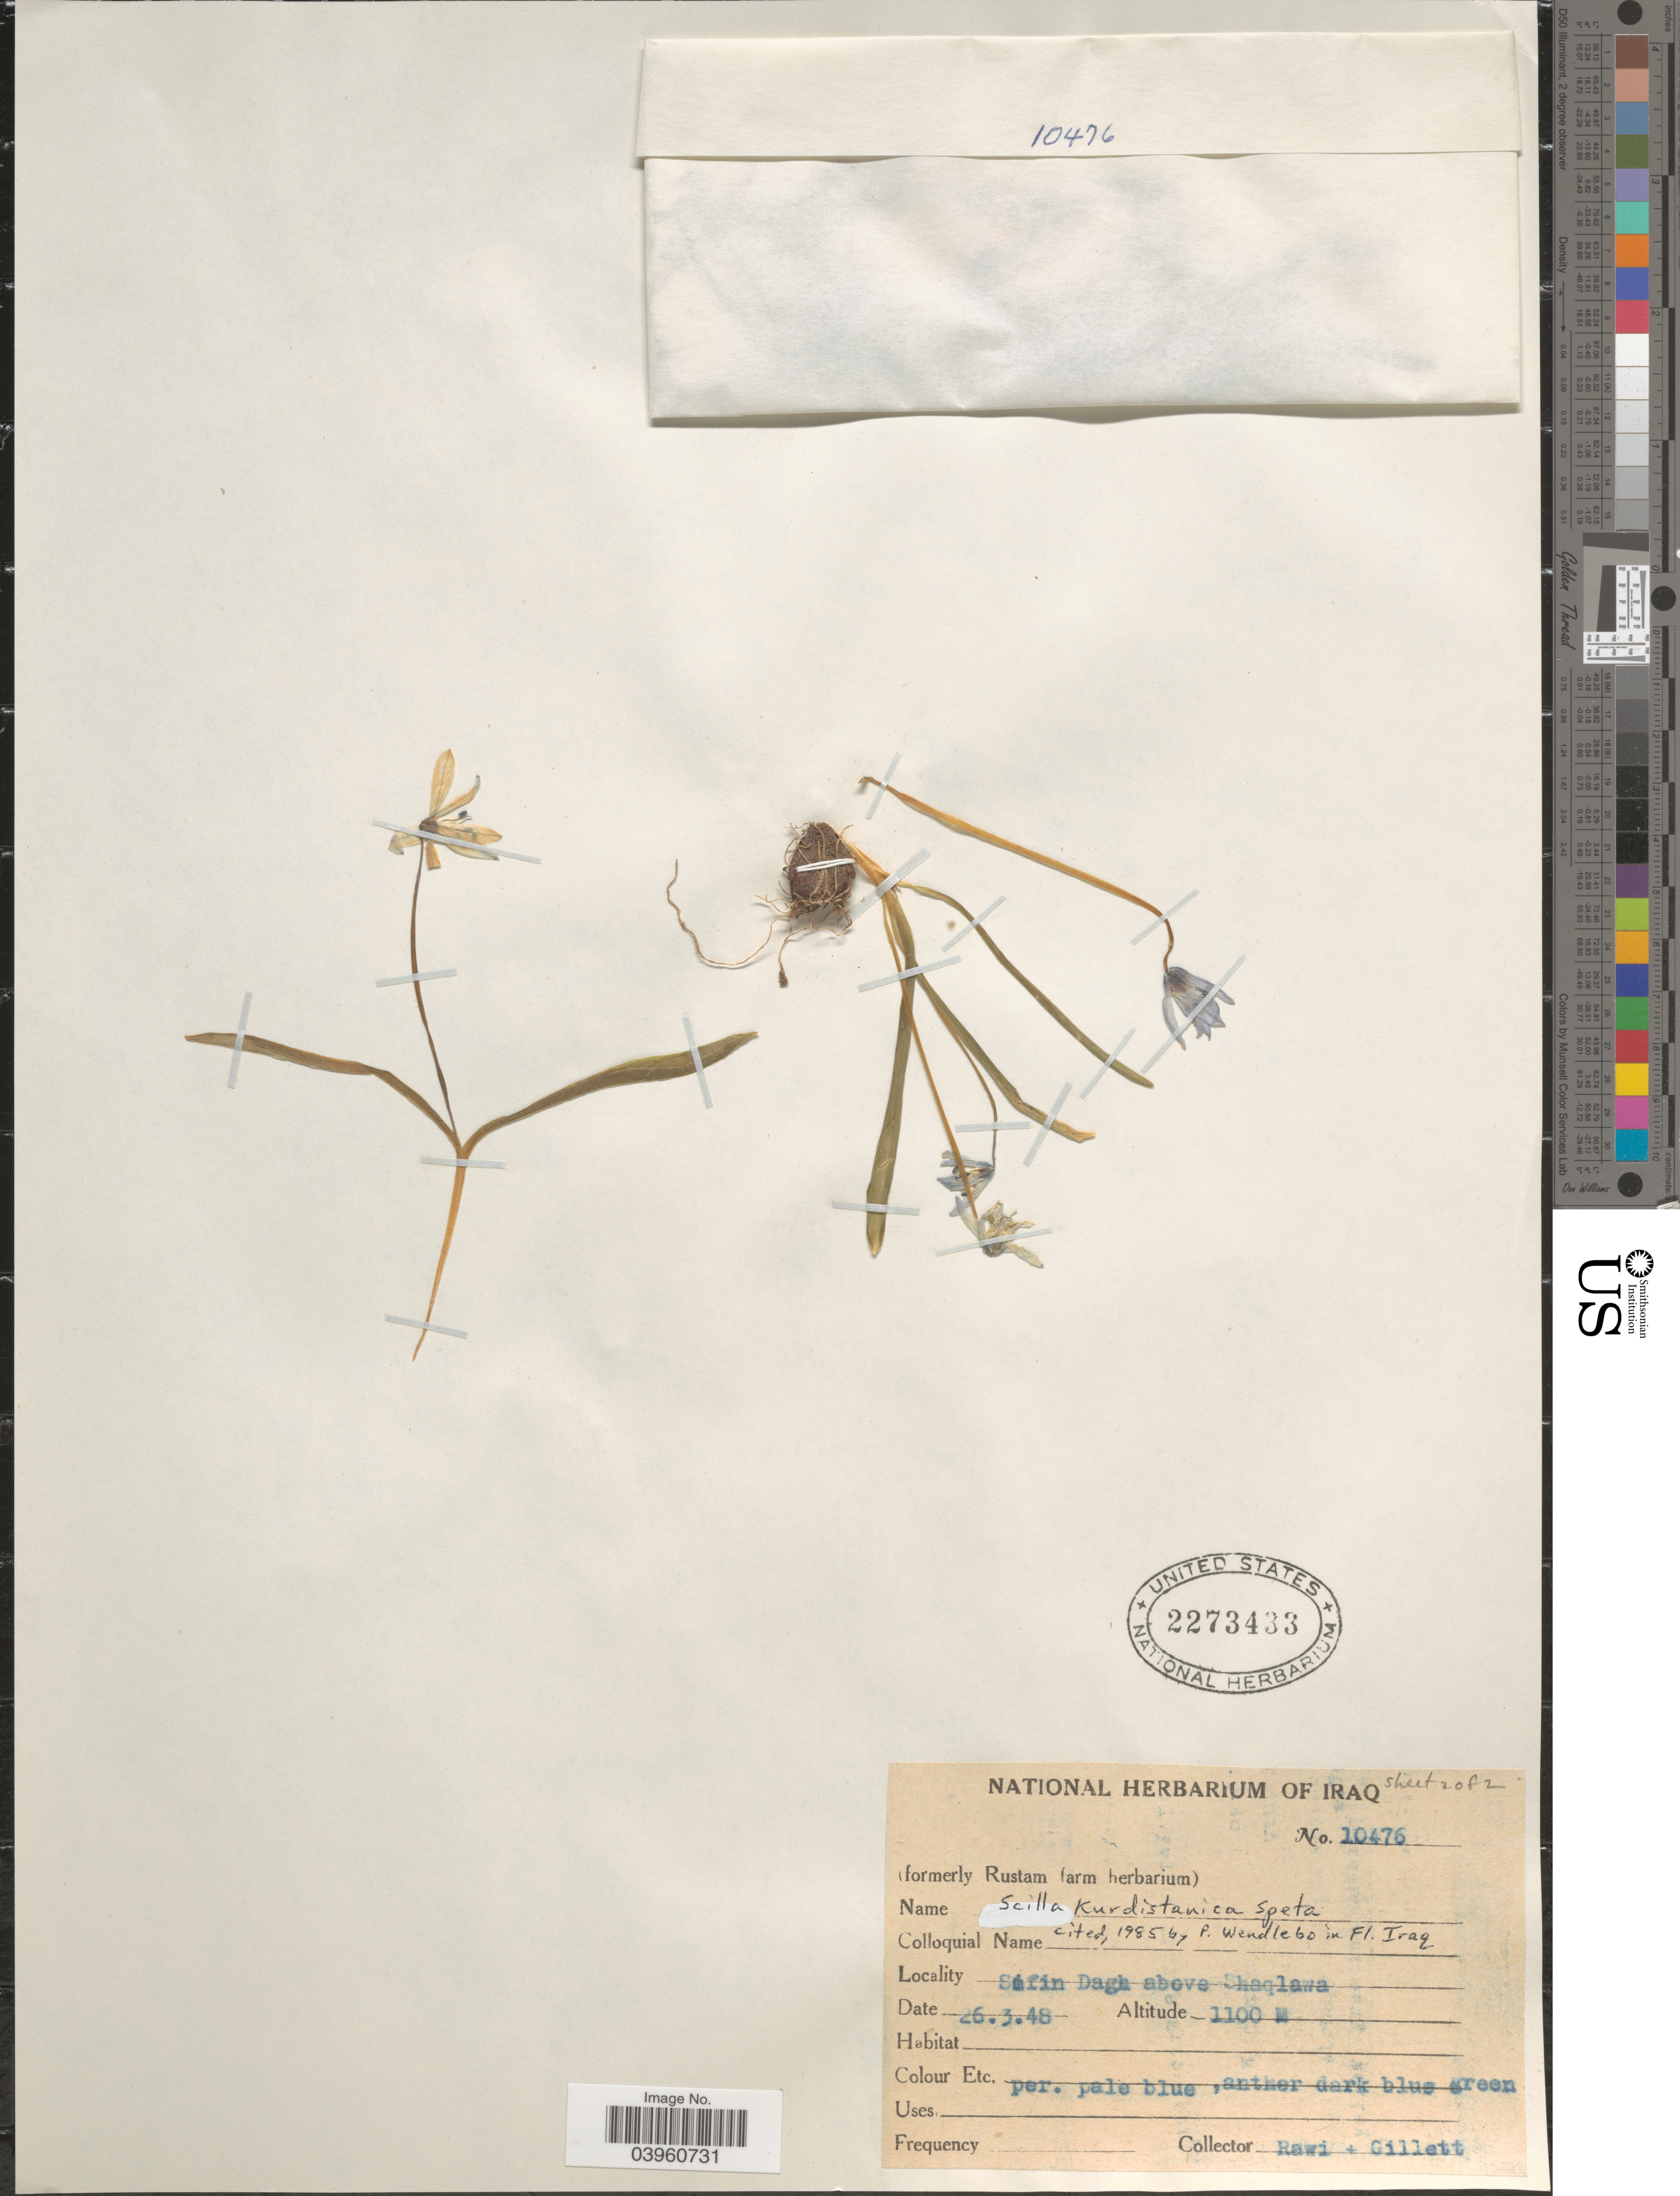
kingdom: Plantae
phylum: Tracheophyta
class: Liliopsida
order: Asparagales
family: Asparagaceae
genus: Scilla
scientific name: Scilla kurdistanica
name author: Speta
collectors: -. Rawi & Gillett, --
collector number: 10476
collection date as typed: Transcribed d/m/y: 26/3/48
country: Iraq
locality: Sifin Dagh above Shaqlawa.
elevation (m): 1100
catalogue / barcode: US 2273433